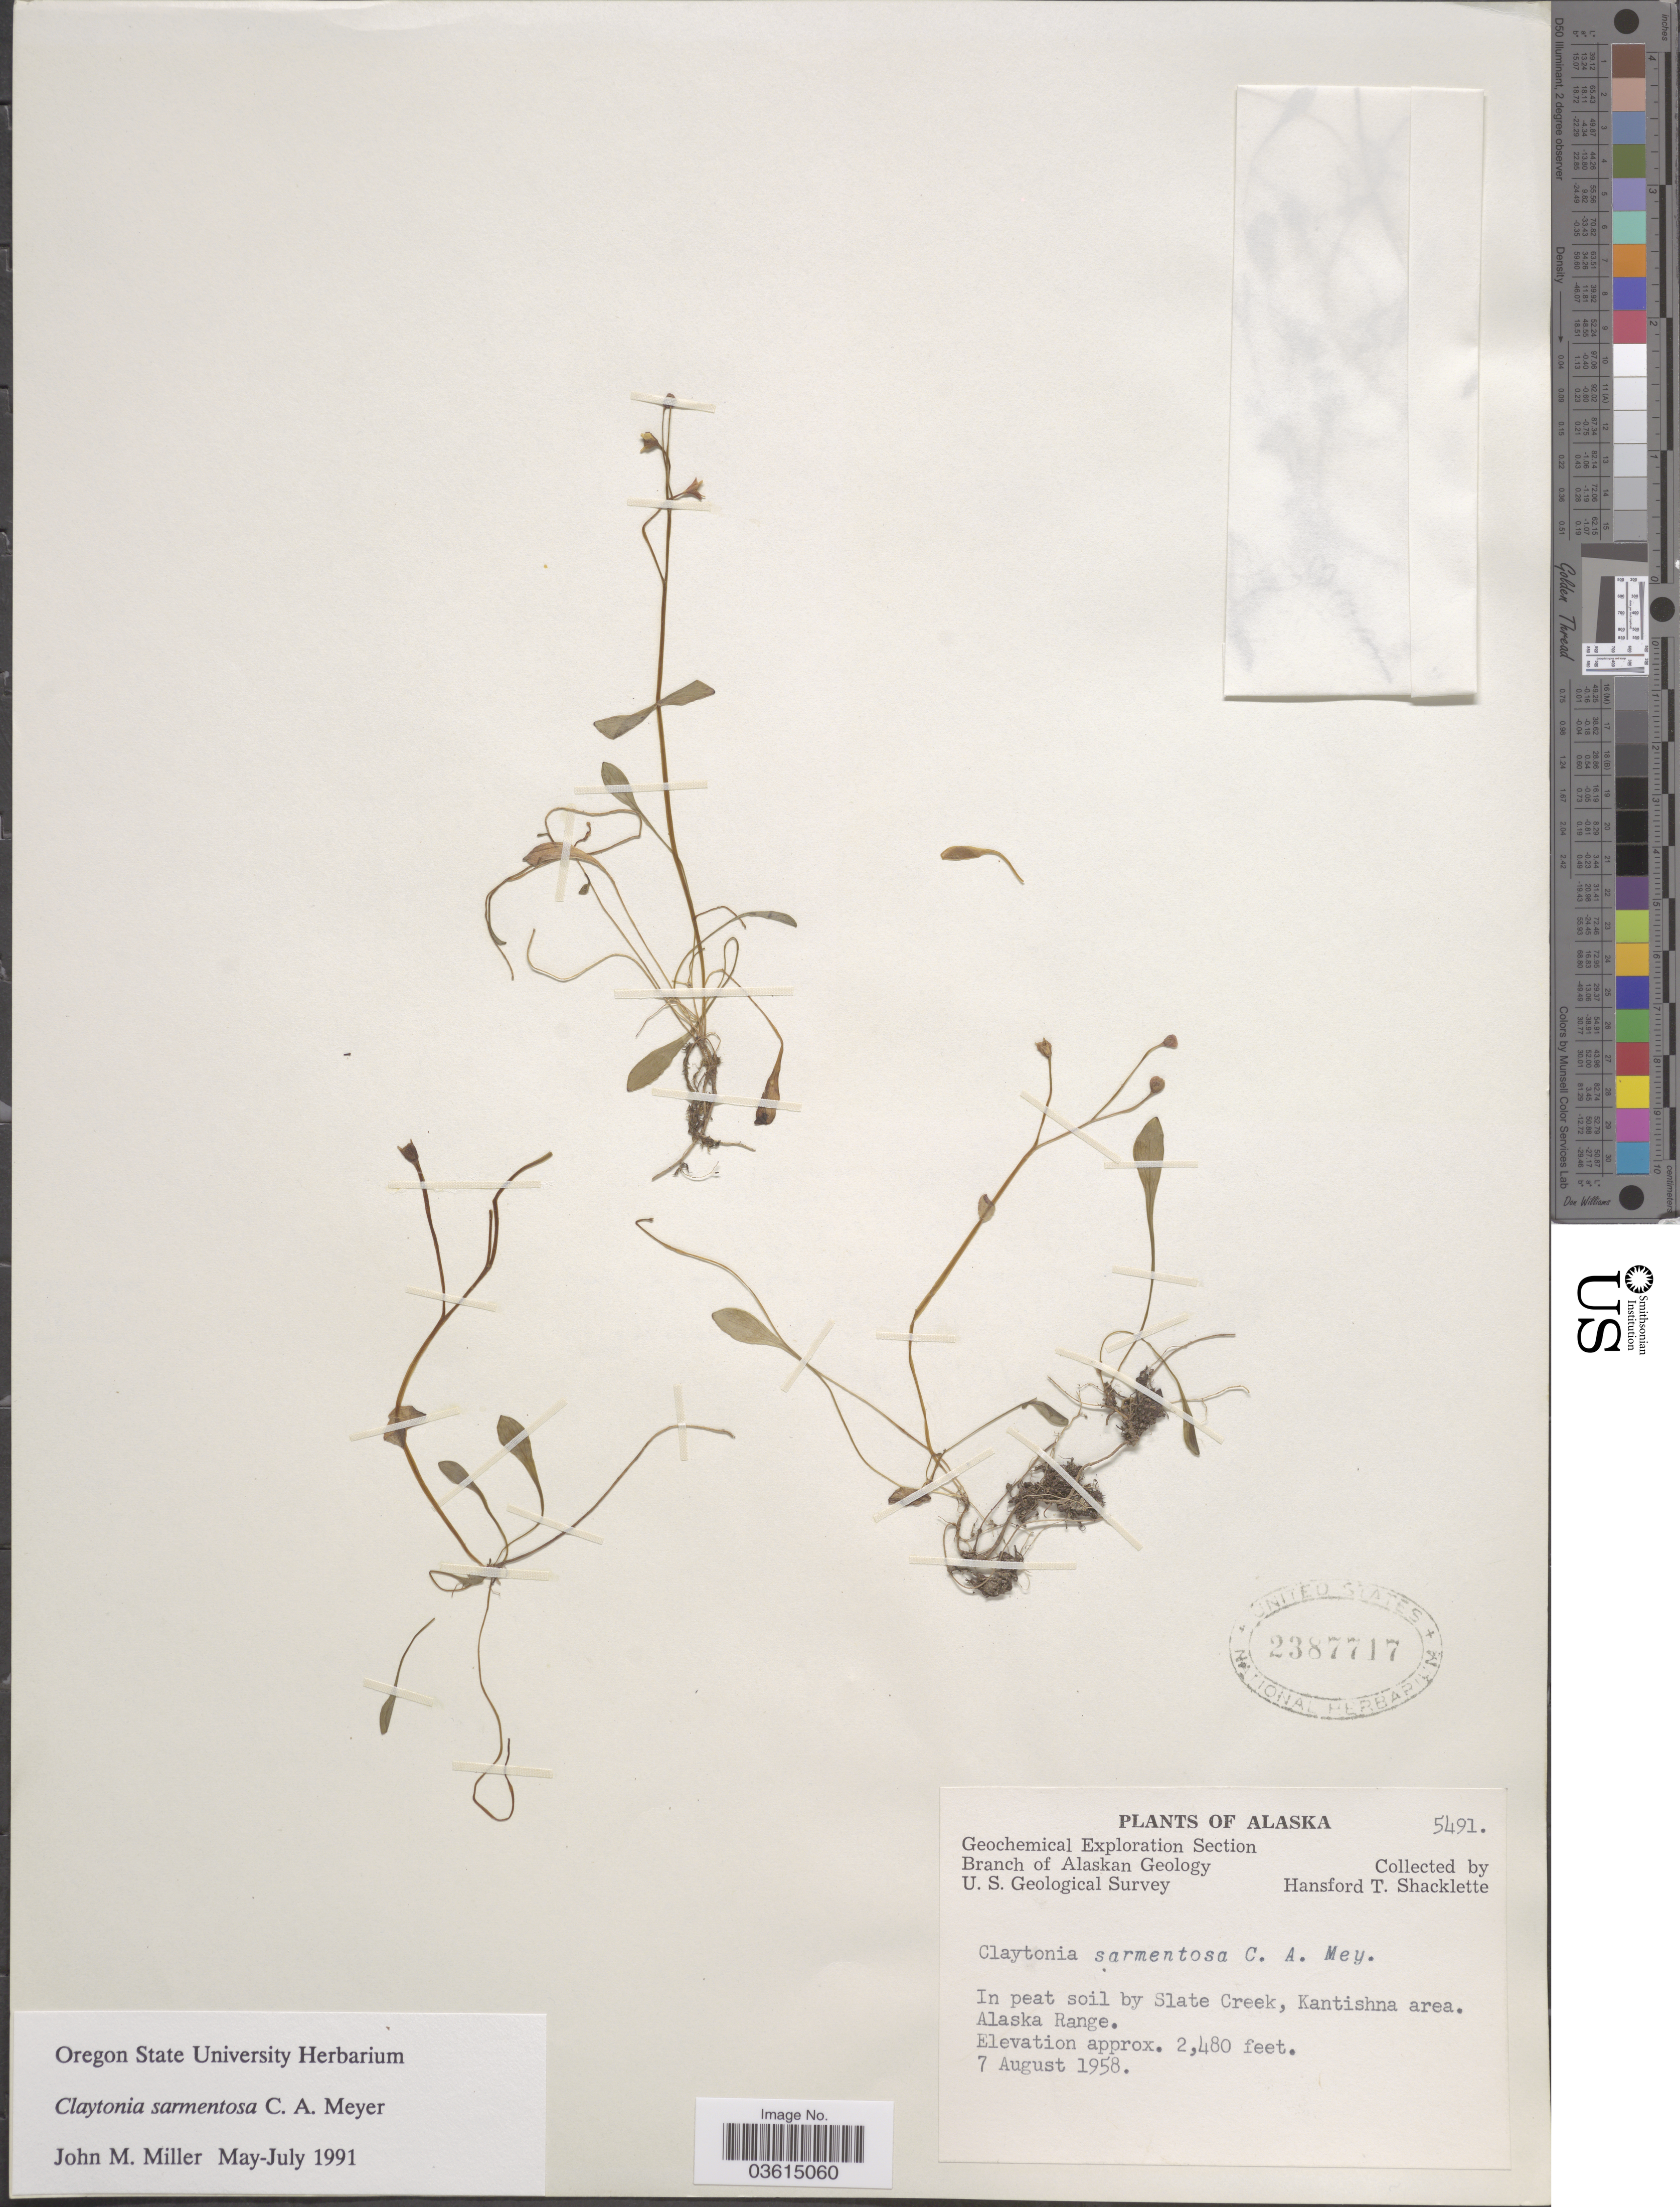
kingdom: Plantae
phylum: Tracheophyta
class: Magnoliopsida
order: Caryophyllales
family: Montiaceae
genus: Claytonia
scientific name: Claytonia sarmentosa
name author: C.A. Mey.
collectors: H. Shacklette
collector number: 5491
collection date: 1958-08-07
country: United States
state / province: Alaska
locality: Slate Creek, Kantishna area. Alaska Range.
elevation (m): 756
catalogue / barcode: US 2387717